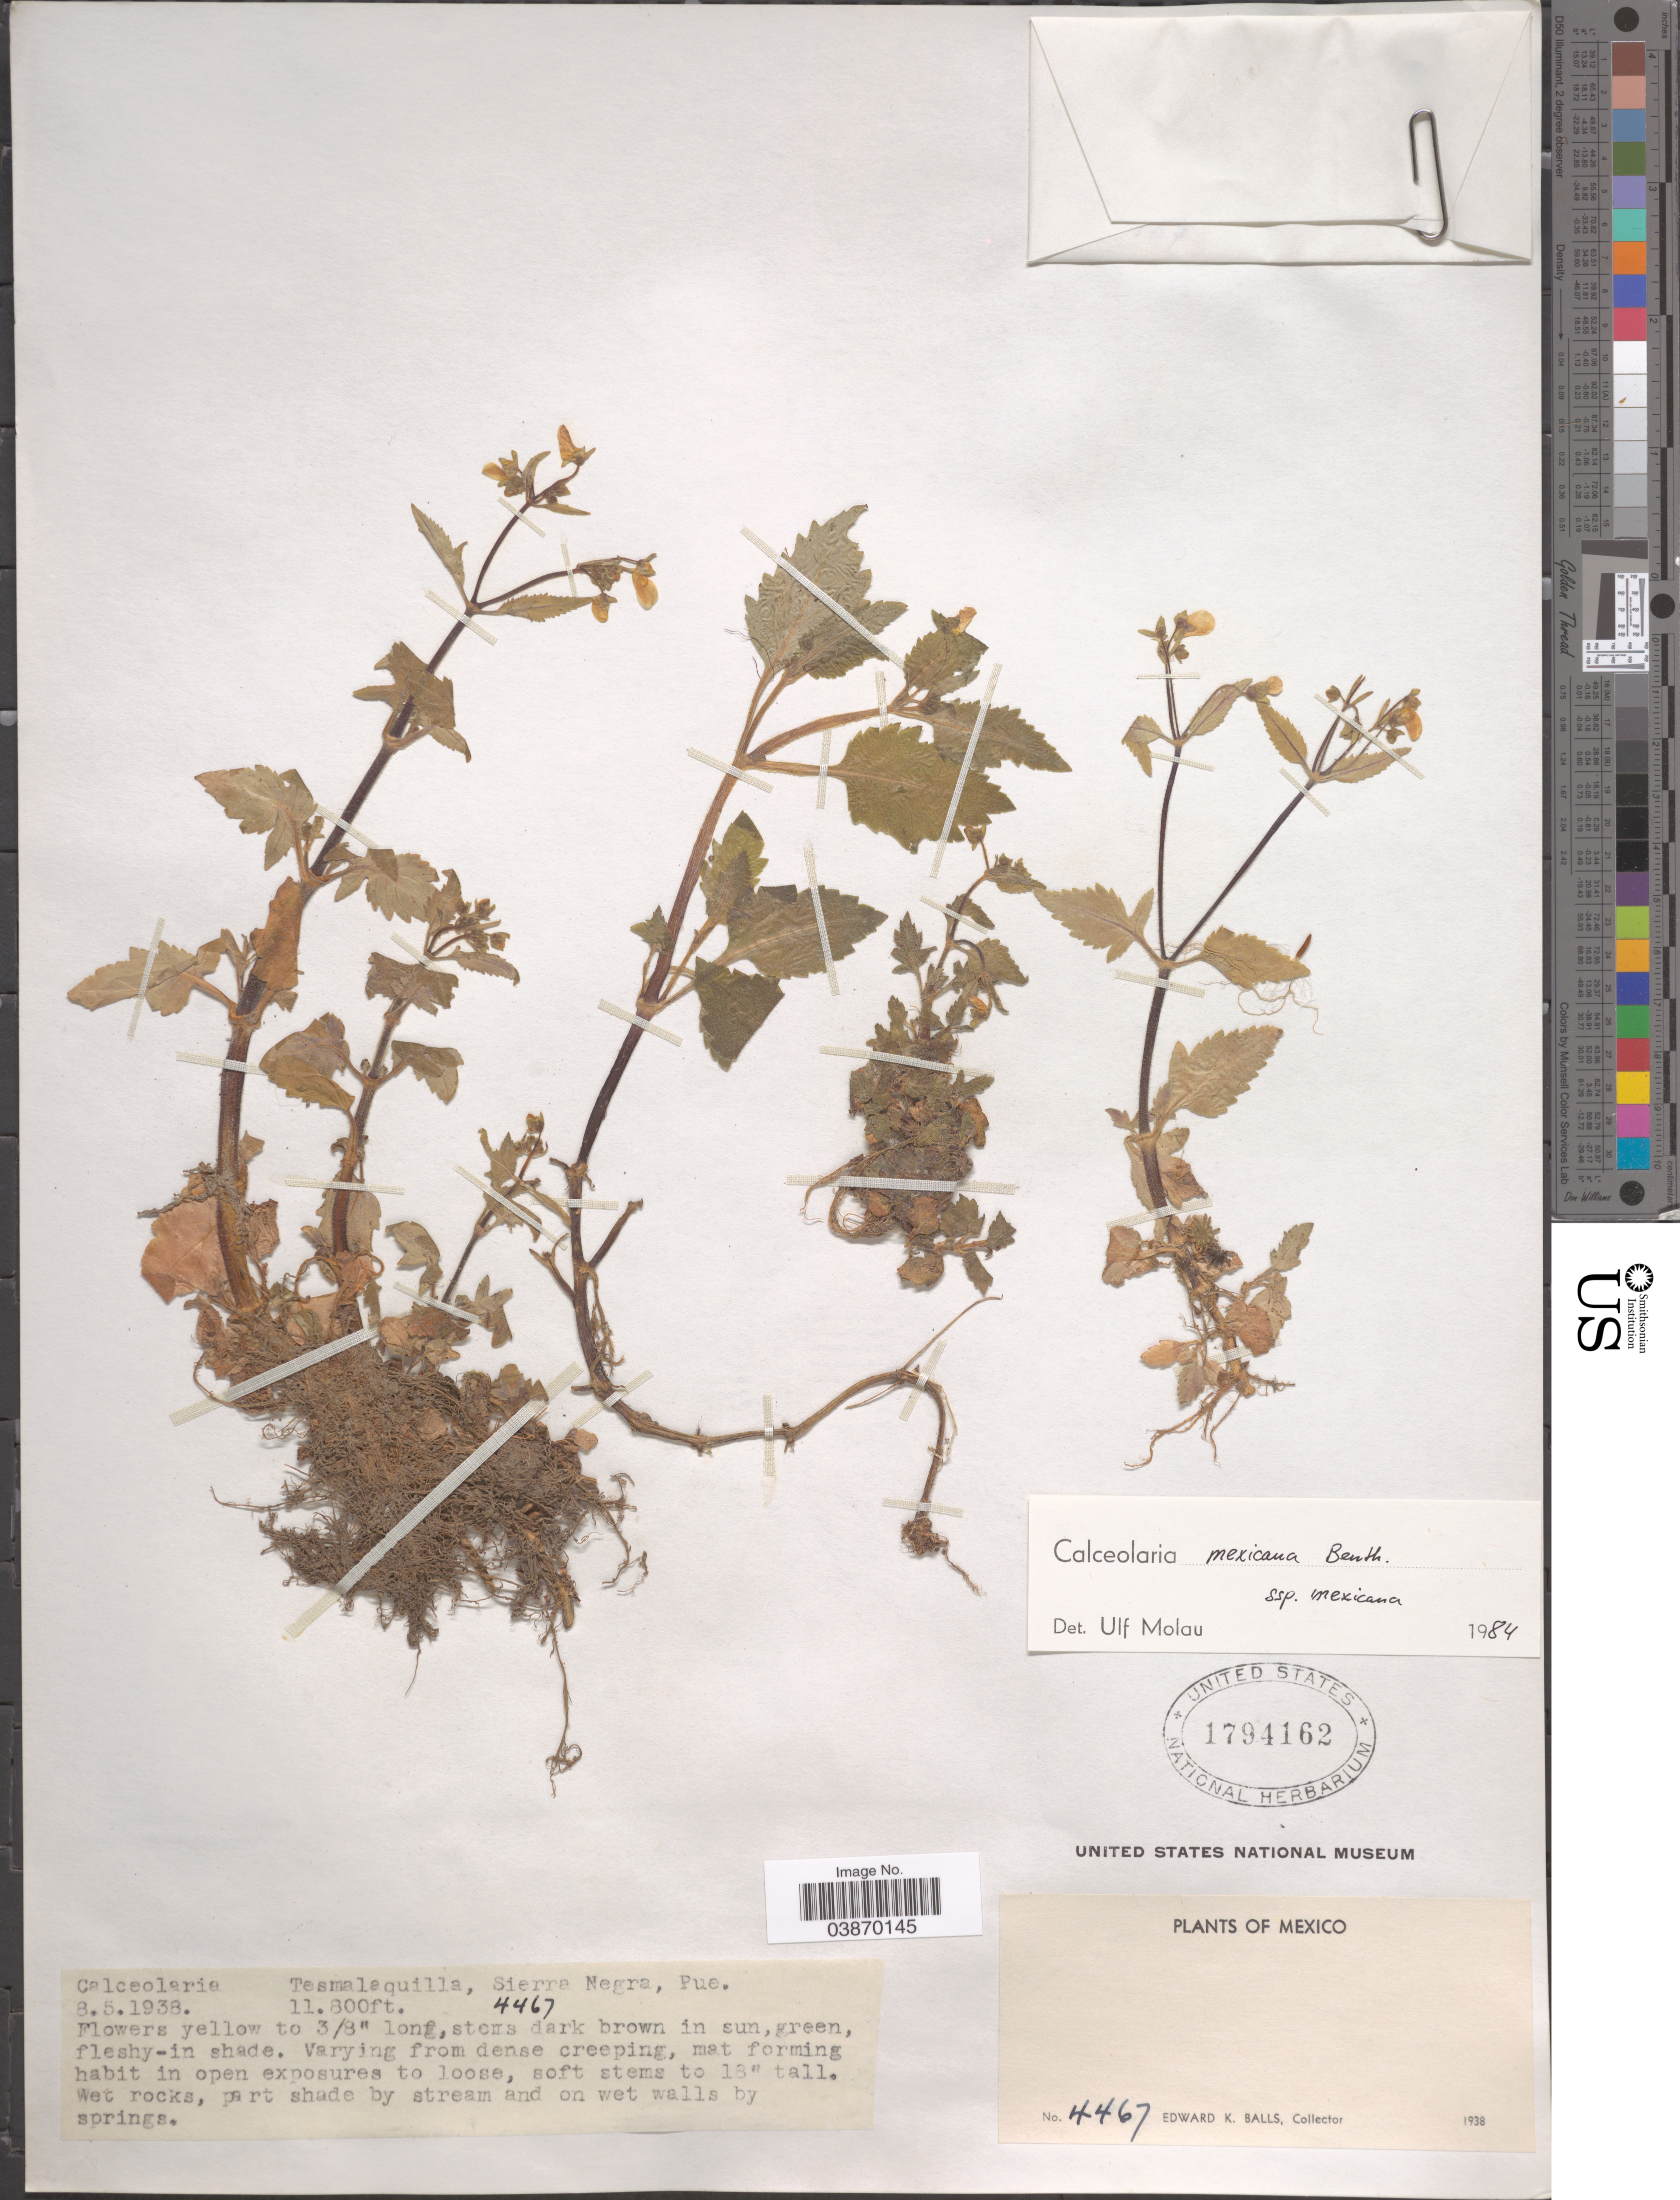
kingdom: Plantae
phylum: Tracheophyta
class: Magnoliopsida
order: Lamiales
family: Calceolariaceae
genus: Calceolaria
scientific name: Calceolaria mexicana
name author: Benth.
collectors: E. K. Balls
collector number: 4467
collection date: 1938-05-08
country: Mexico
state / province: Puebla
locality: Tesmalaquilla, Sierra Negra.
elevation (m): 3597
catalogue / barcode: US 1794162